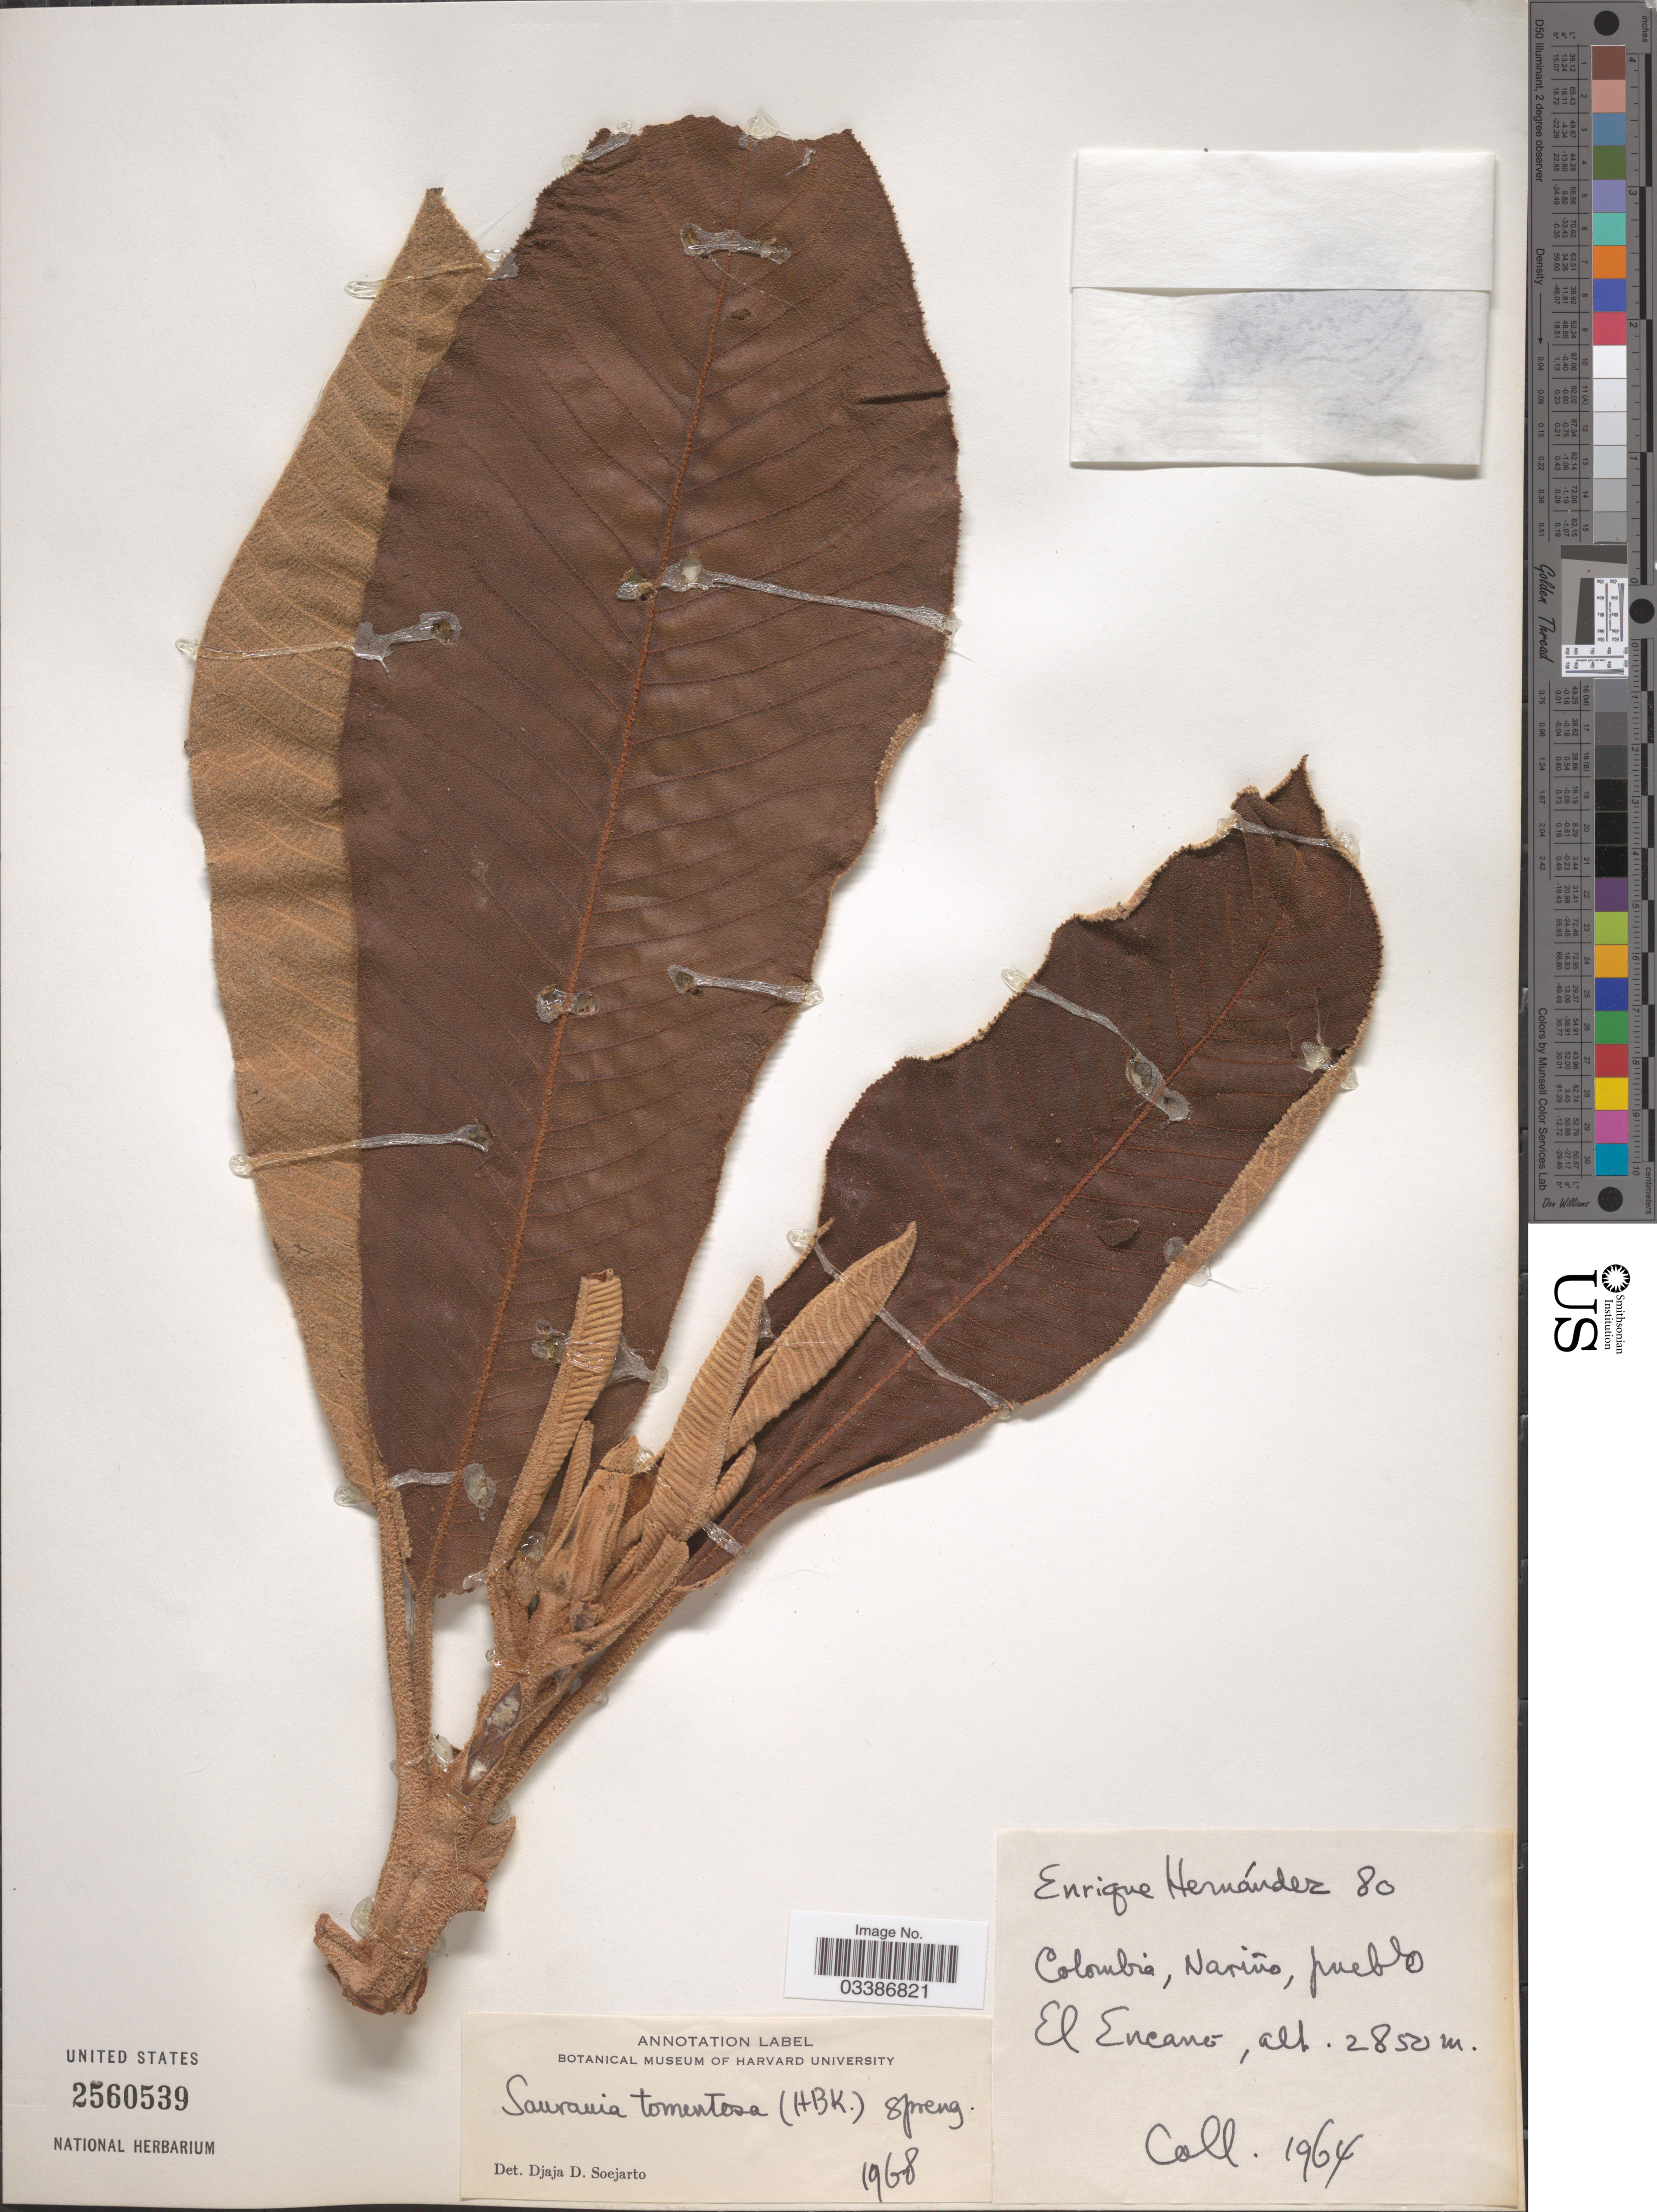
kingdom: Plantae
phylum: Tracheophyta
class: Magnoliopsida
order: Ericales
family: Actinidiaceae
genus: Saurauia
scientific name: Saurauia tomentosa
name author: (Kunth) Spreng.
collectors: E. Hernández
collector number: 80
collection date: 1964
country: Colombia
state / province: Nariño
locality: Pueblo El Encano.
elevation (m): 2850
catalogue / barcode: US 2560539